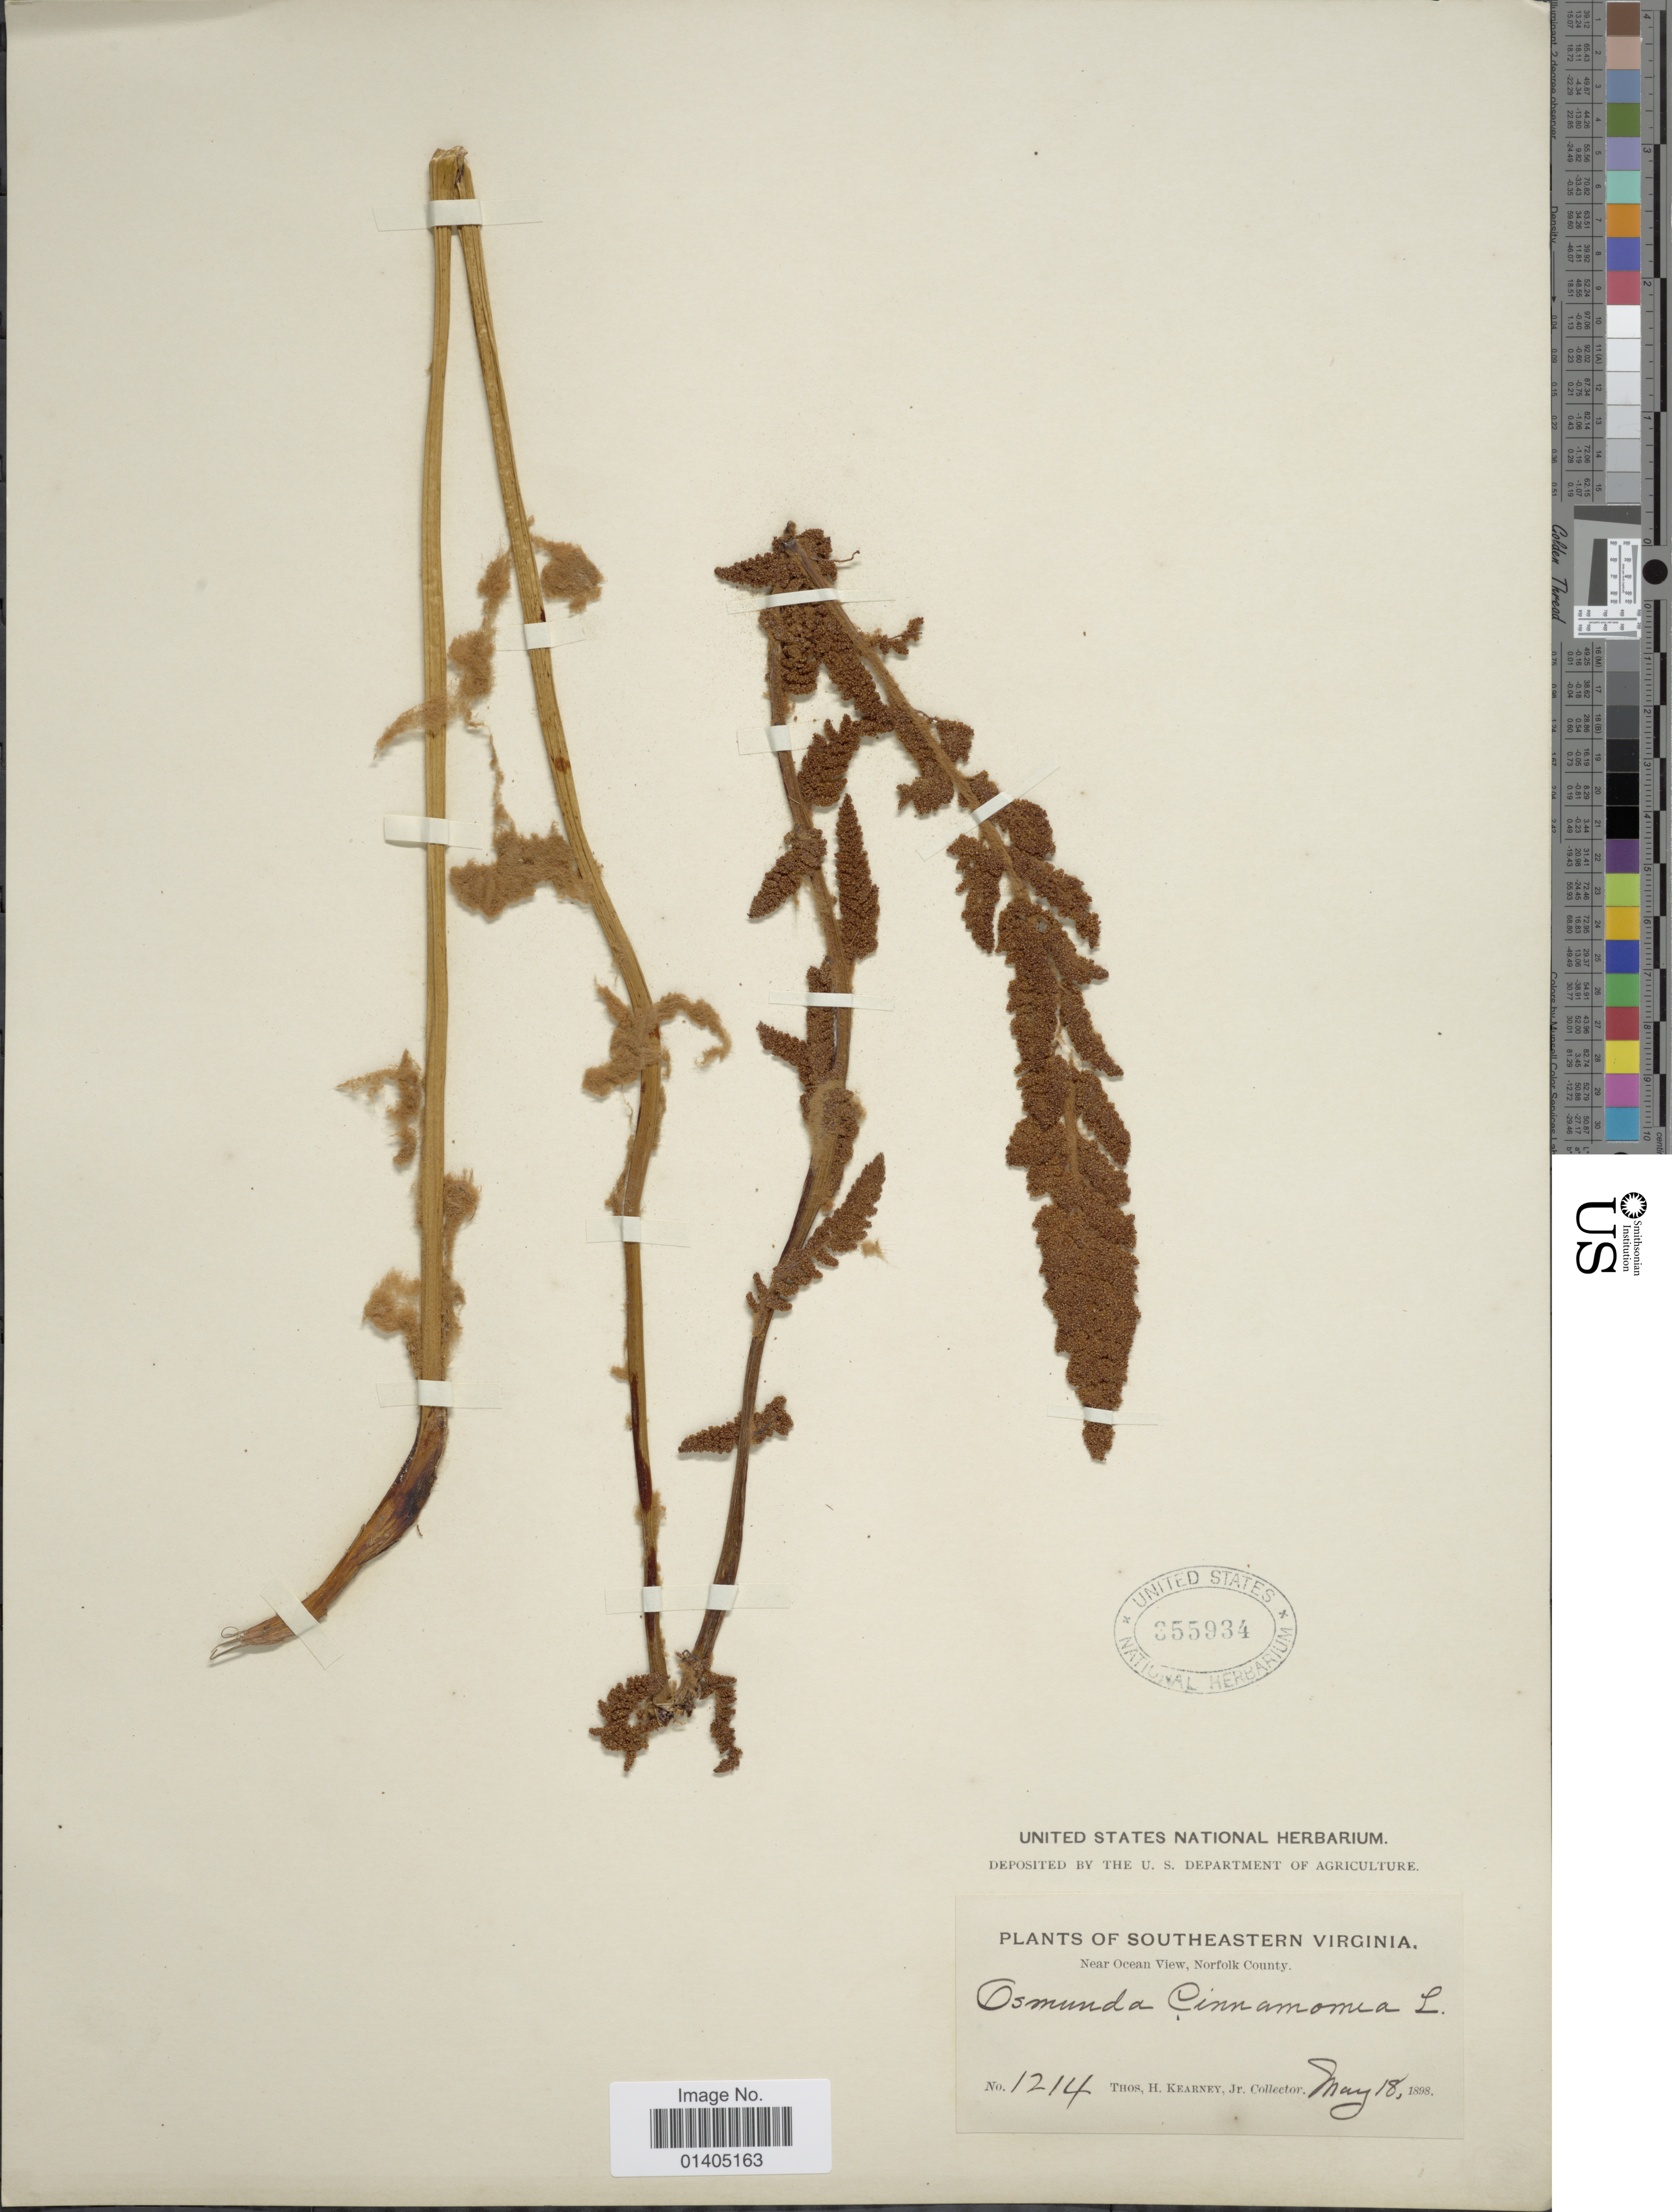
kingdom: Plantae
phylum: Tracheophyta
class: Polypodiopsida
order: Osmundales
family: Osmundaceae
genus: Osmundastrum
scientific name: Osmundastrum cinnamomeum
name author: (L.) C. Presl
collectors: T. H. Kearney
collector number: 1214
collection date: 1898-05-18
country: United States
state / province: Virginia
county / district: City of Norfolk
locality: Southeastern Virginia, Near Ocean View, Norfolk County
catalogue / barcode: US 355934